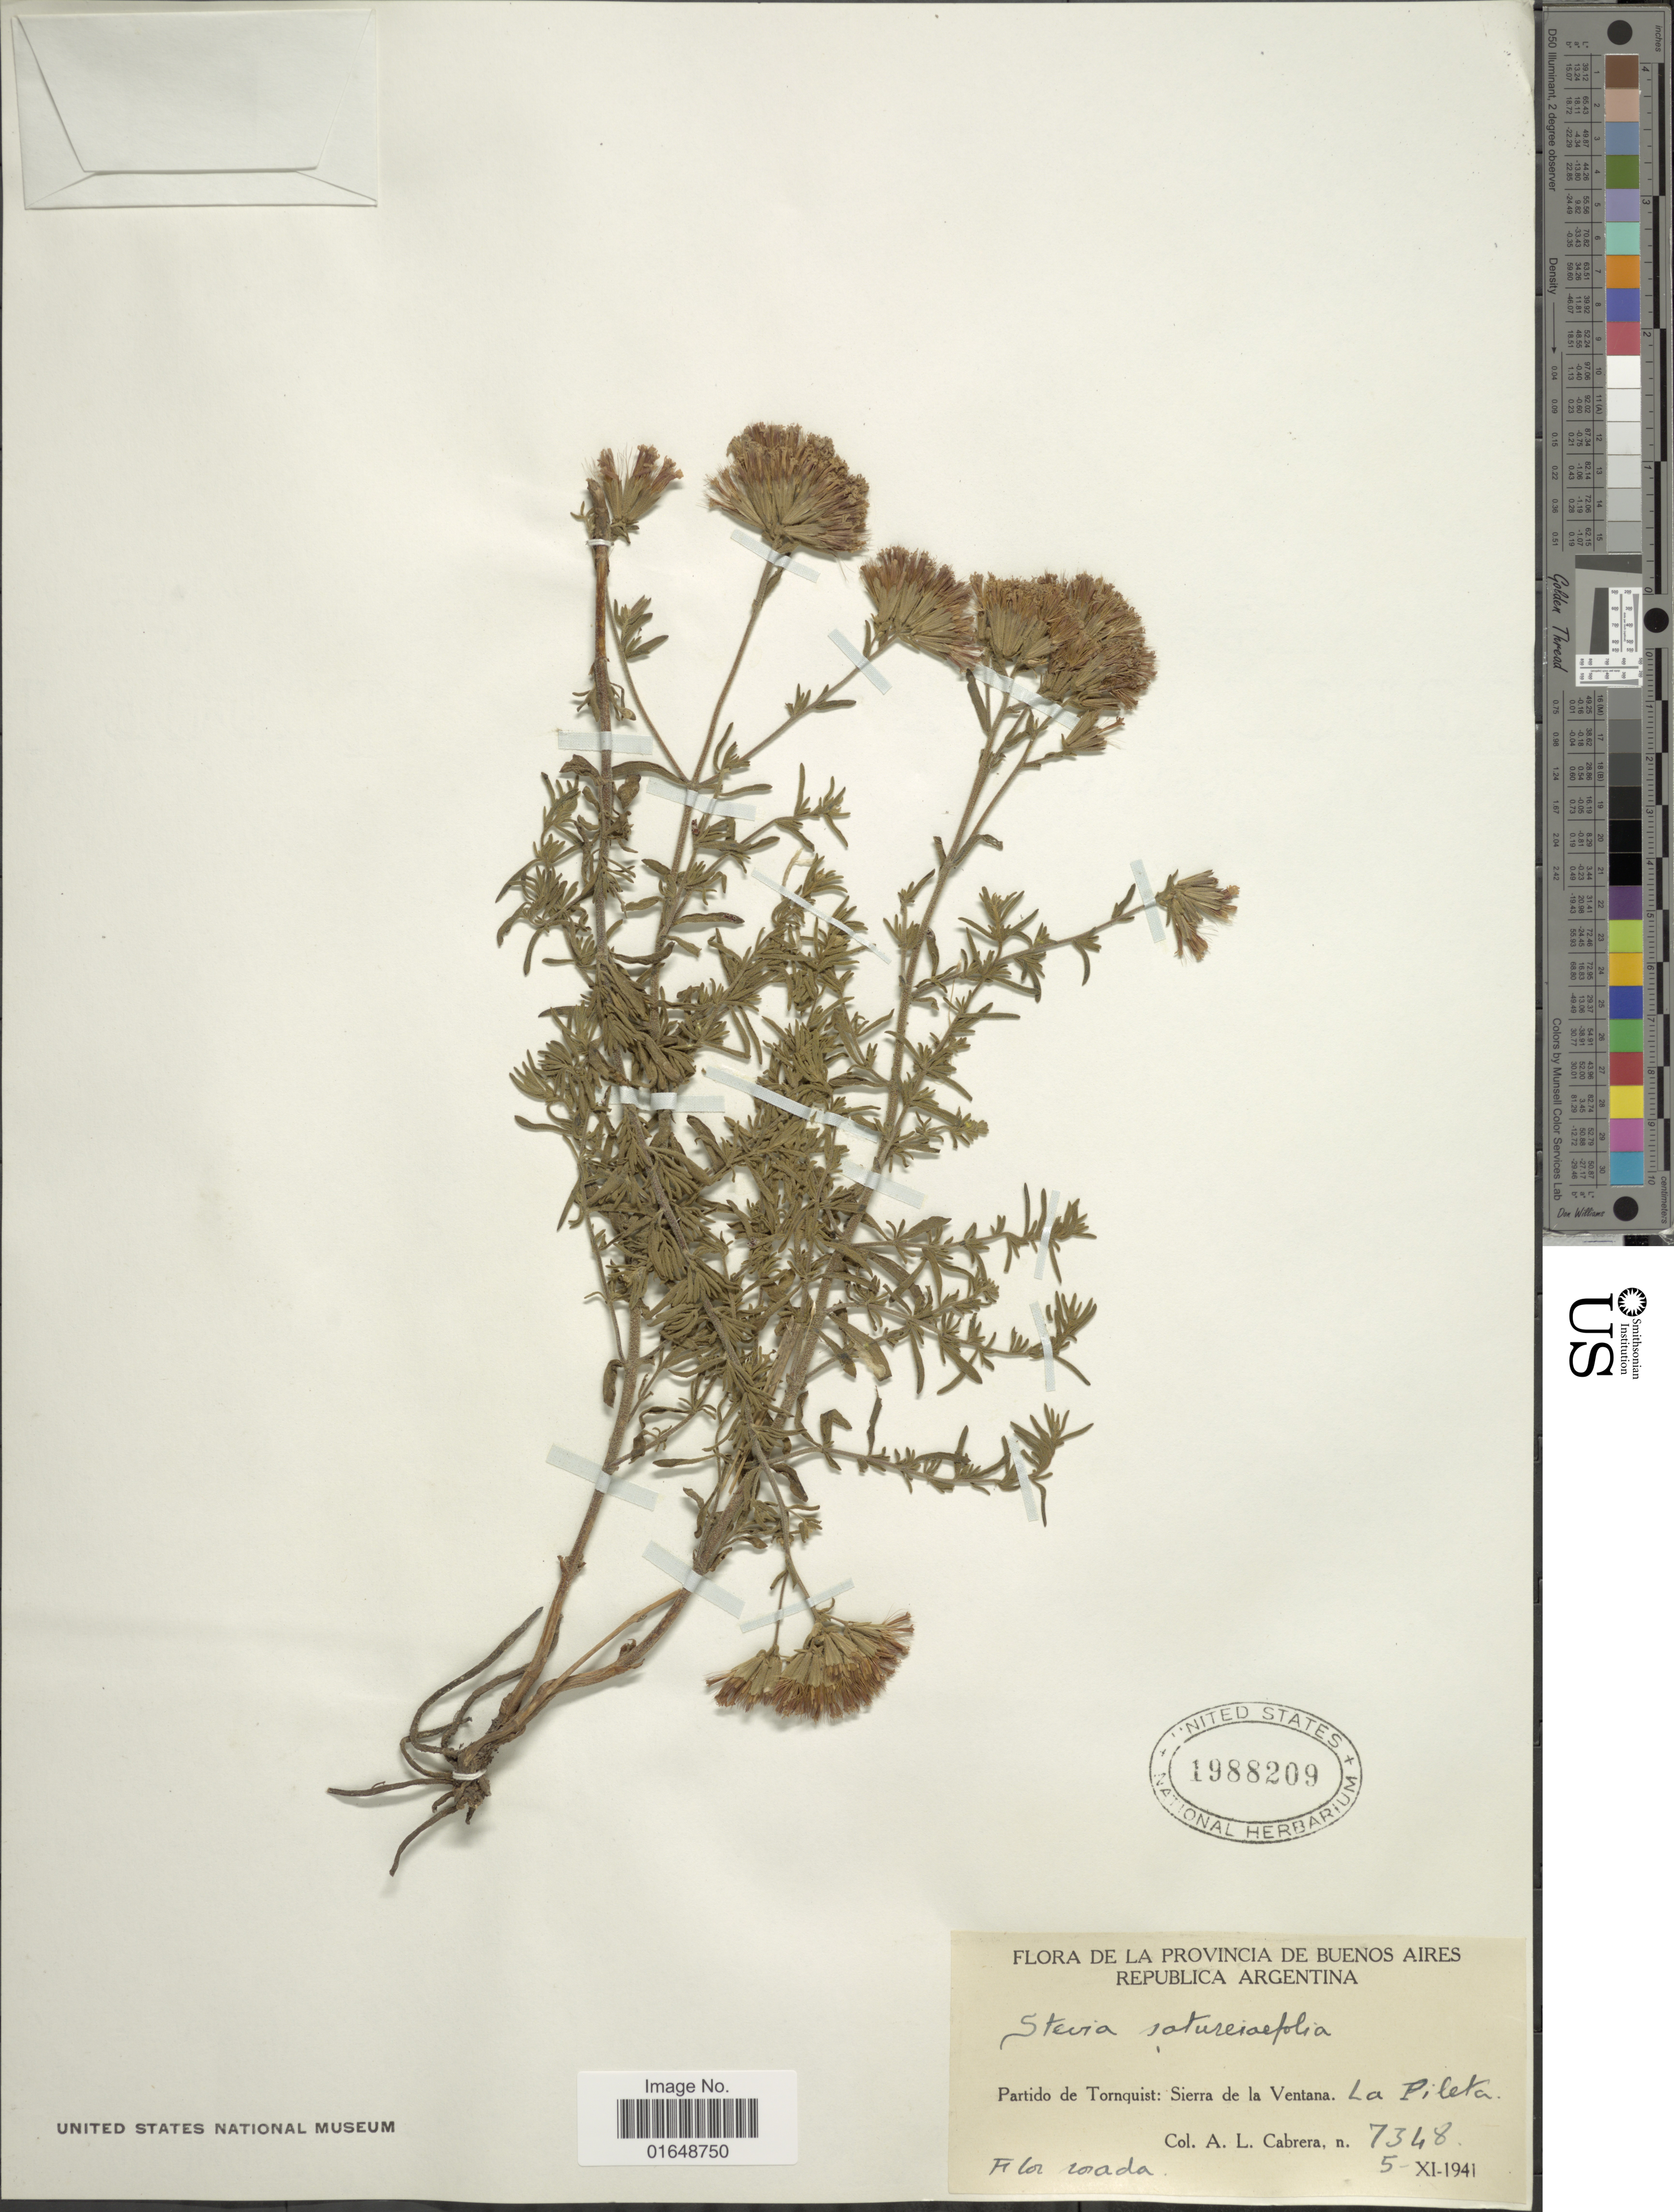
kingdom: Plantae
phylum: Tracheophyta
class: Magnoliopsida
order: Asterales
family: Asteraceae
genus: Stevia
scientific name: Stevia satureifolia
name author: (Lam.) Cav.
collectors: A. L. Cabrera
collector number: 7348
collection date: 1941-11-05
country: Argentina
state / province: Buenos Aires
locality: Provincia de Buenos Aires. Republica Argentina. Partido de Tornquist: Sierra de la Ventana. La Pileta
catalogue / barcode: US 1988209